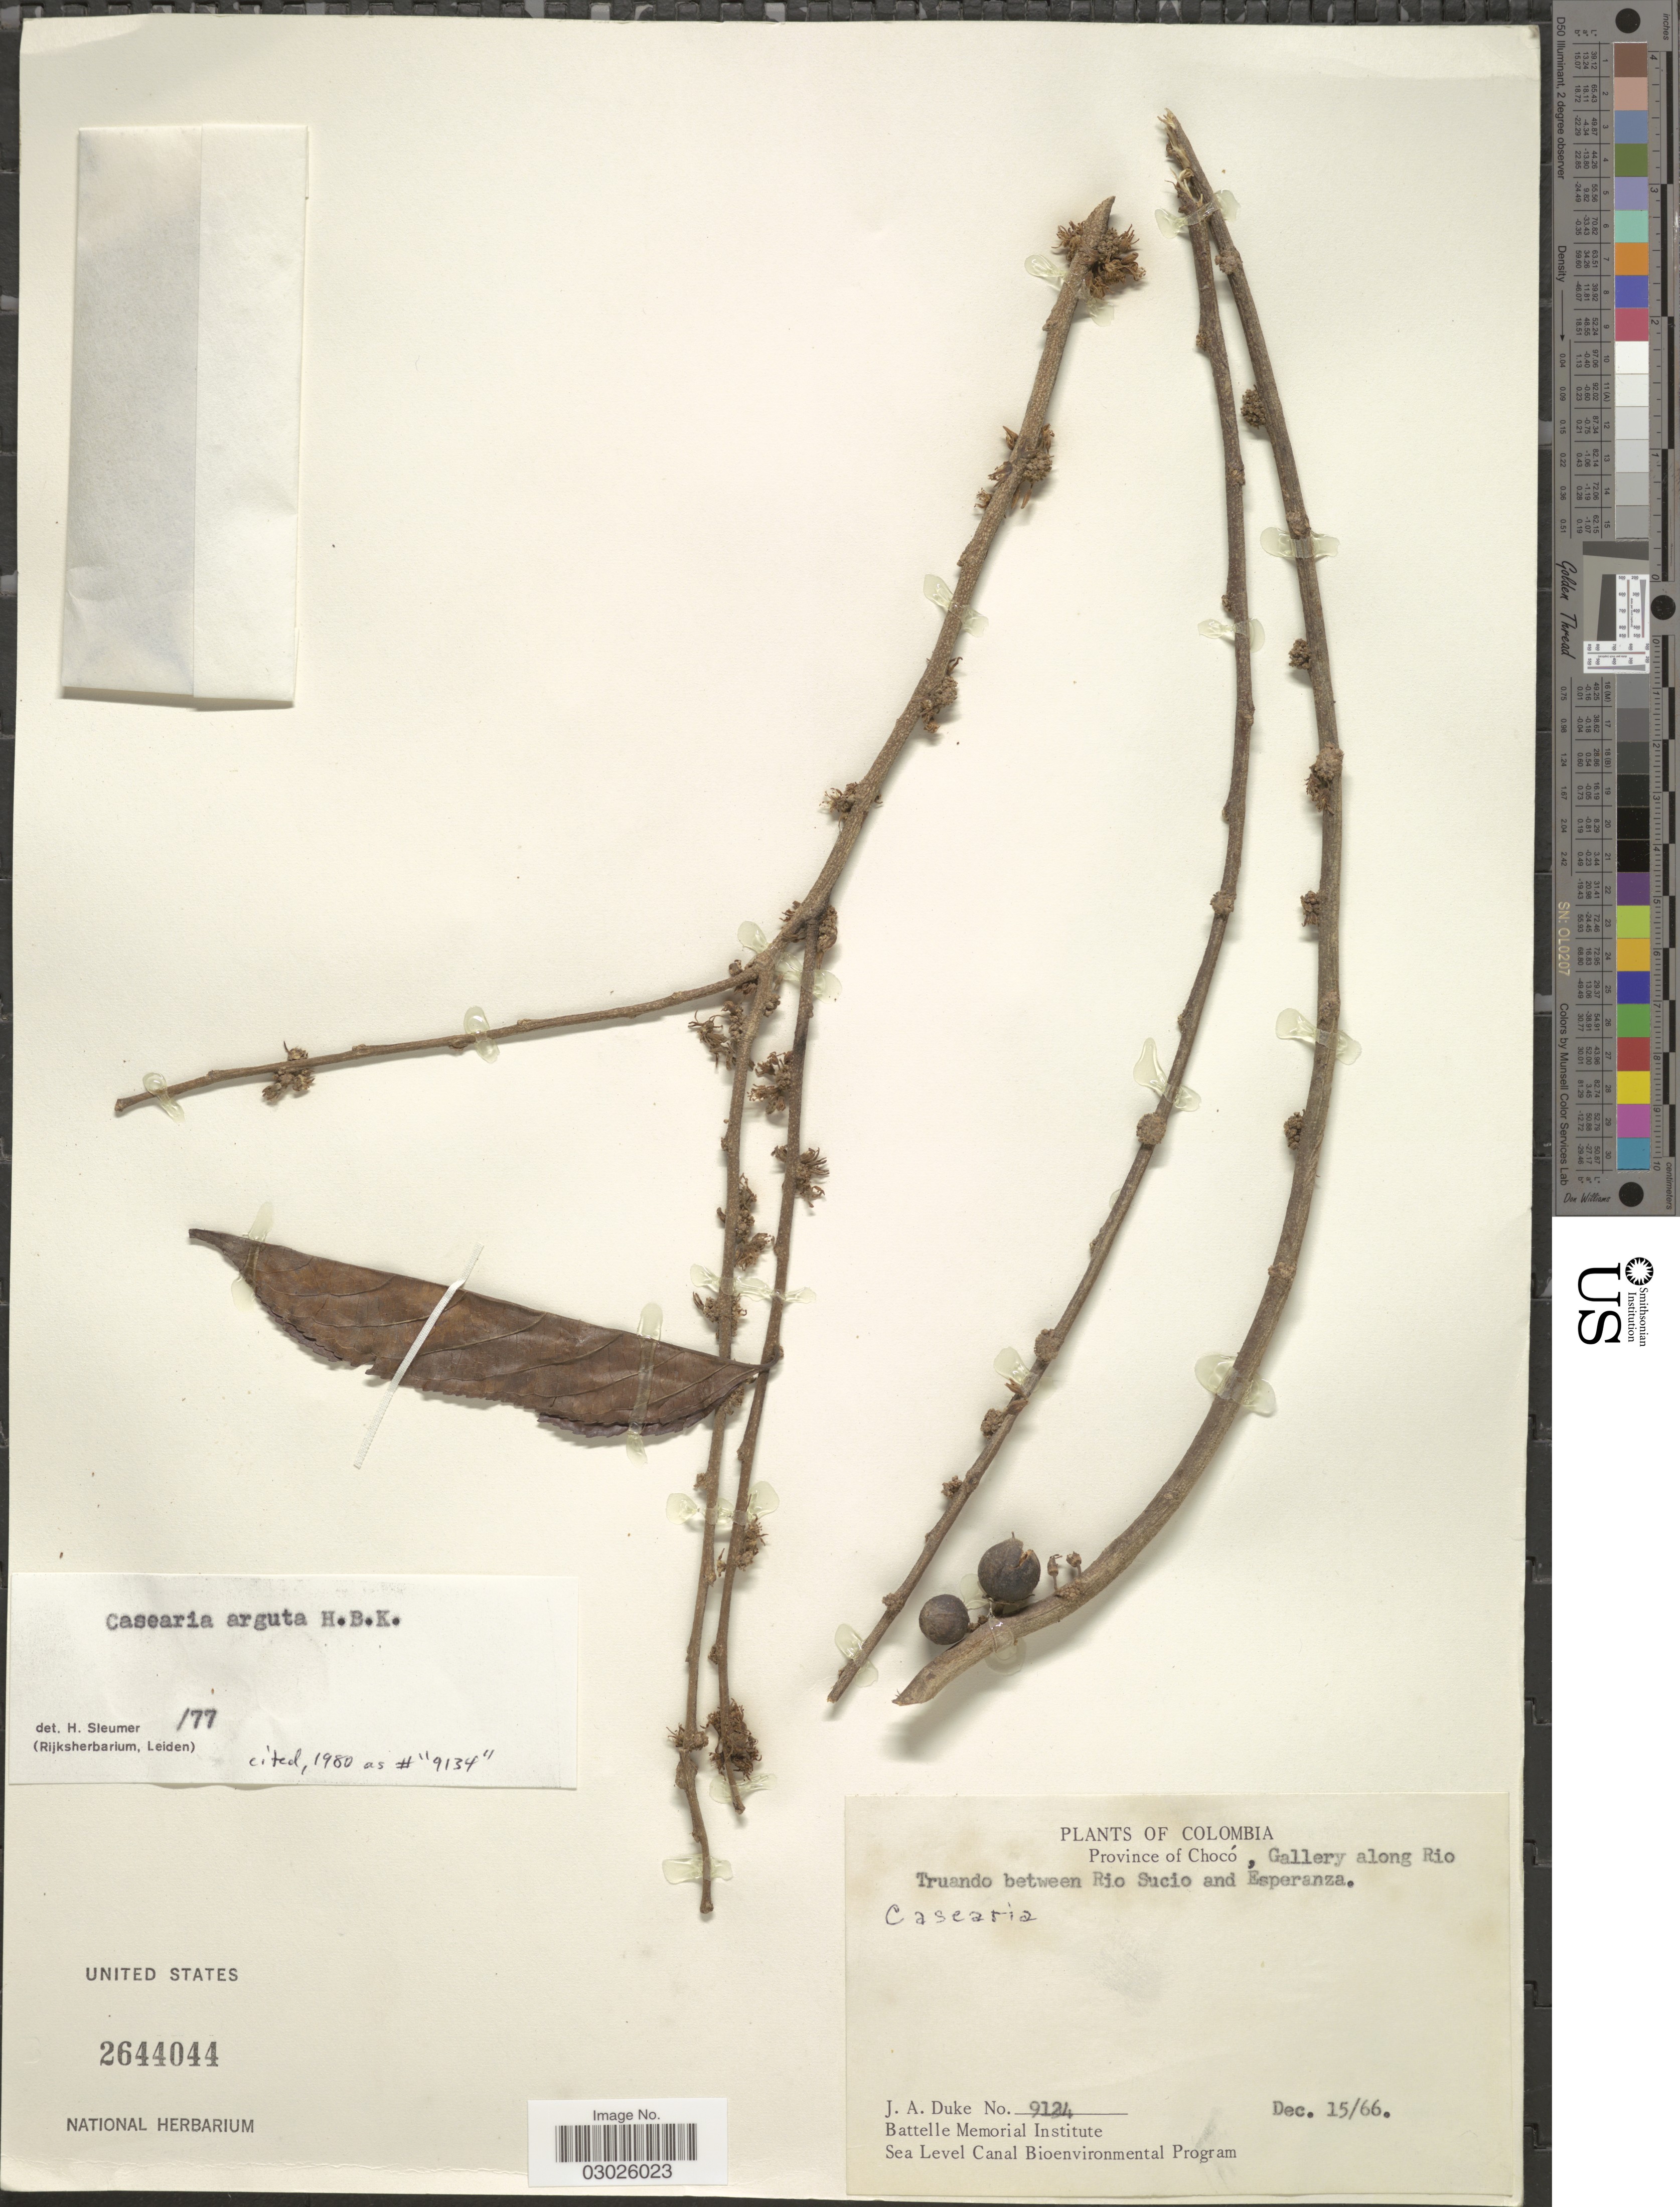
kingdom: Plantae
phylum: Tracheophyta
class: Magnoliopsida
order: Malpighiales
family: Salicaceae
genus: Casearia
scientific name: Casearia arguta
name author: Kunth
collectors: J. A. Duke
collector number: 9124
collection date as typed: Transcribed d/m/y: 15/12/66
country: Colombia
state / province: Chocó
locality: Gallery along Rio Truando between Rio Sucio and Esperanza.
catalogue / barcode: US 2644044